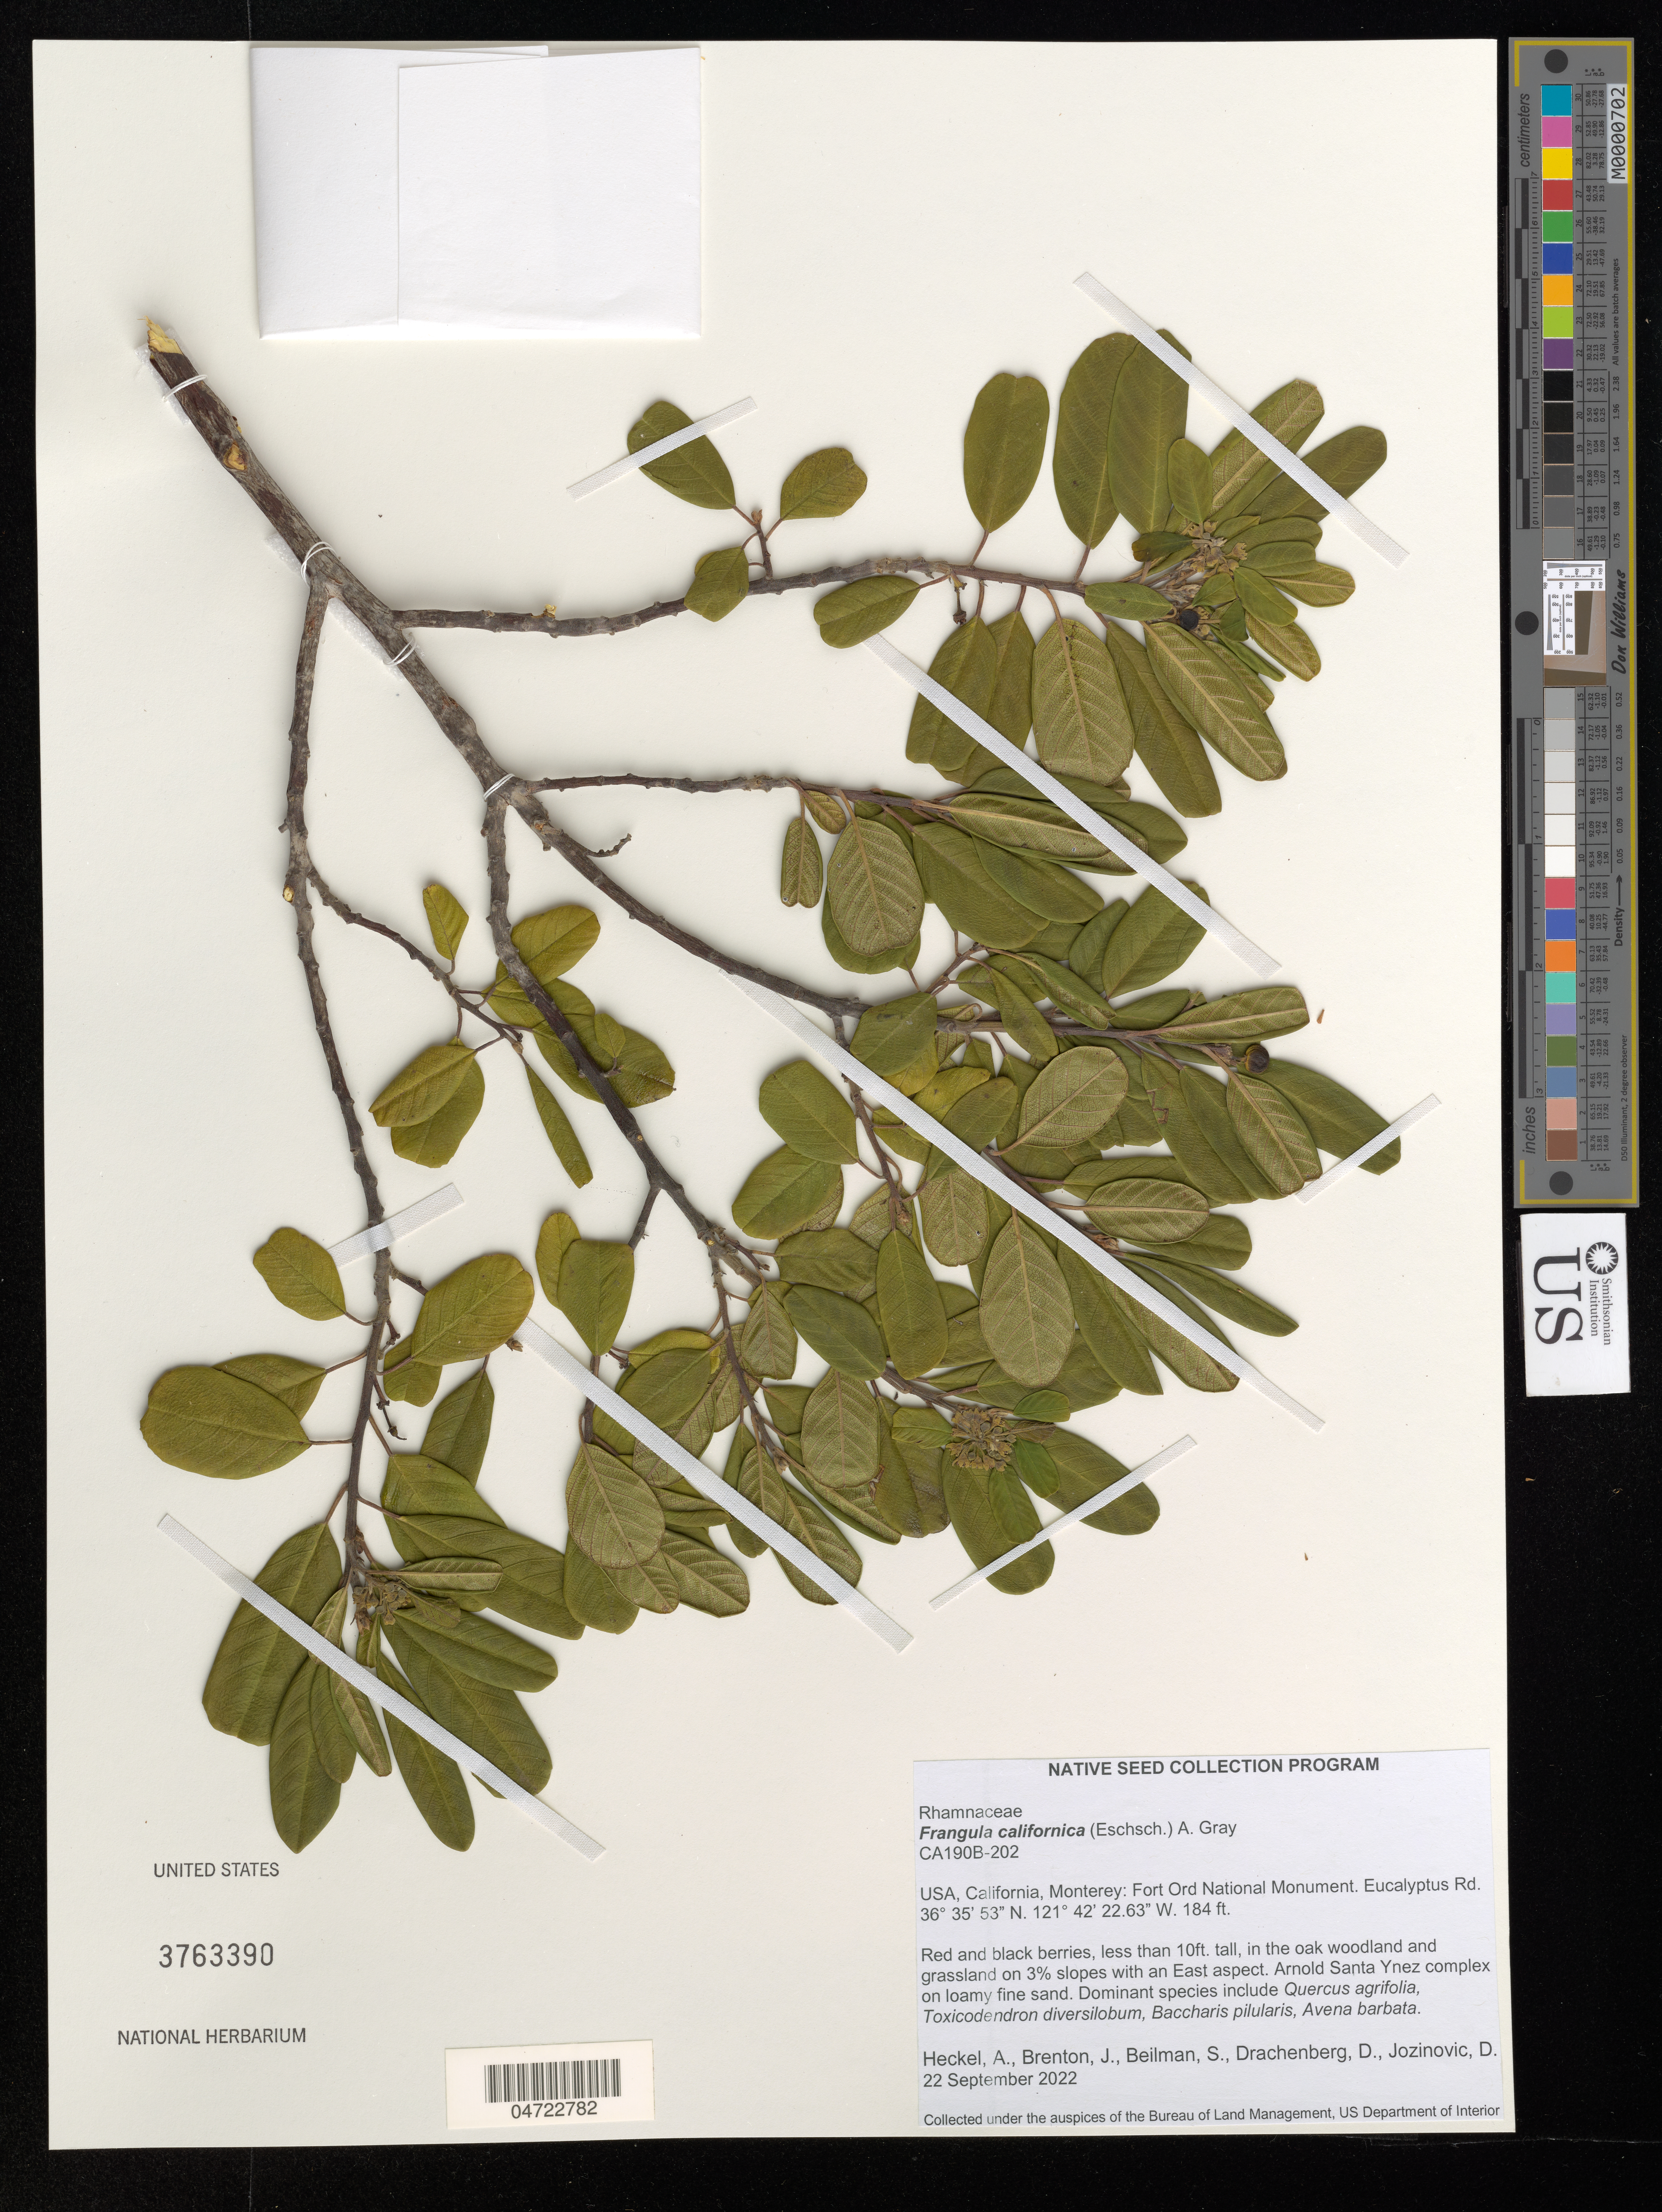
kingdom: Plantae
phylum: Tracheophyta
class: Magnoliopsida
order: Rosales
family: Rhamnaceae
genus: Frangula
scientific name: Frangula californica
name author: (Eschsch.) A. Gray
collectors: A. Heckel, J. Brenton, S. Beilman, D. Drachenberg & D. Jozinovic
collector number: CA190B-202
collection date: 2022-09-22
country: United States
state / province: California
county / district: Monterey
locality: Monterey: Fort Ord National Monument. Eucalyptus Rd.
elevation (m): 56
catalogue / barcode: US 3763390